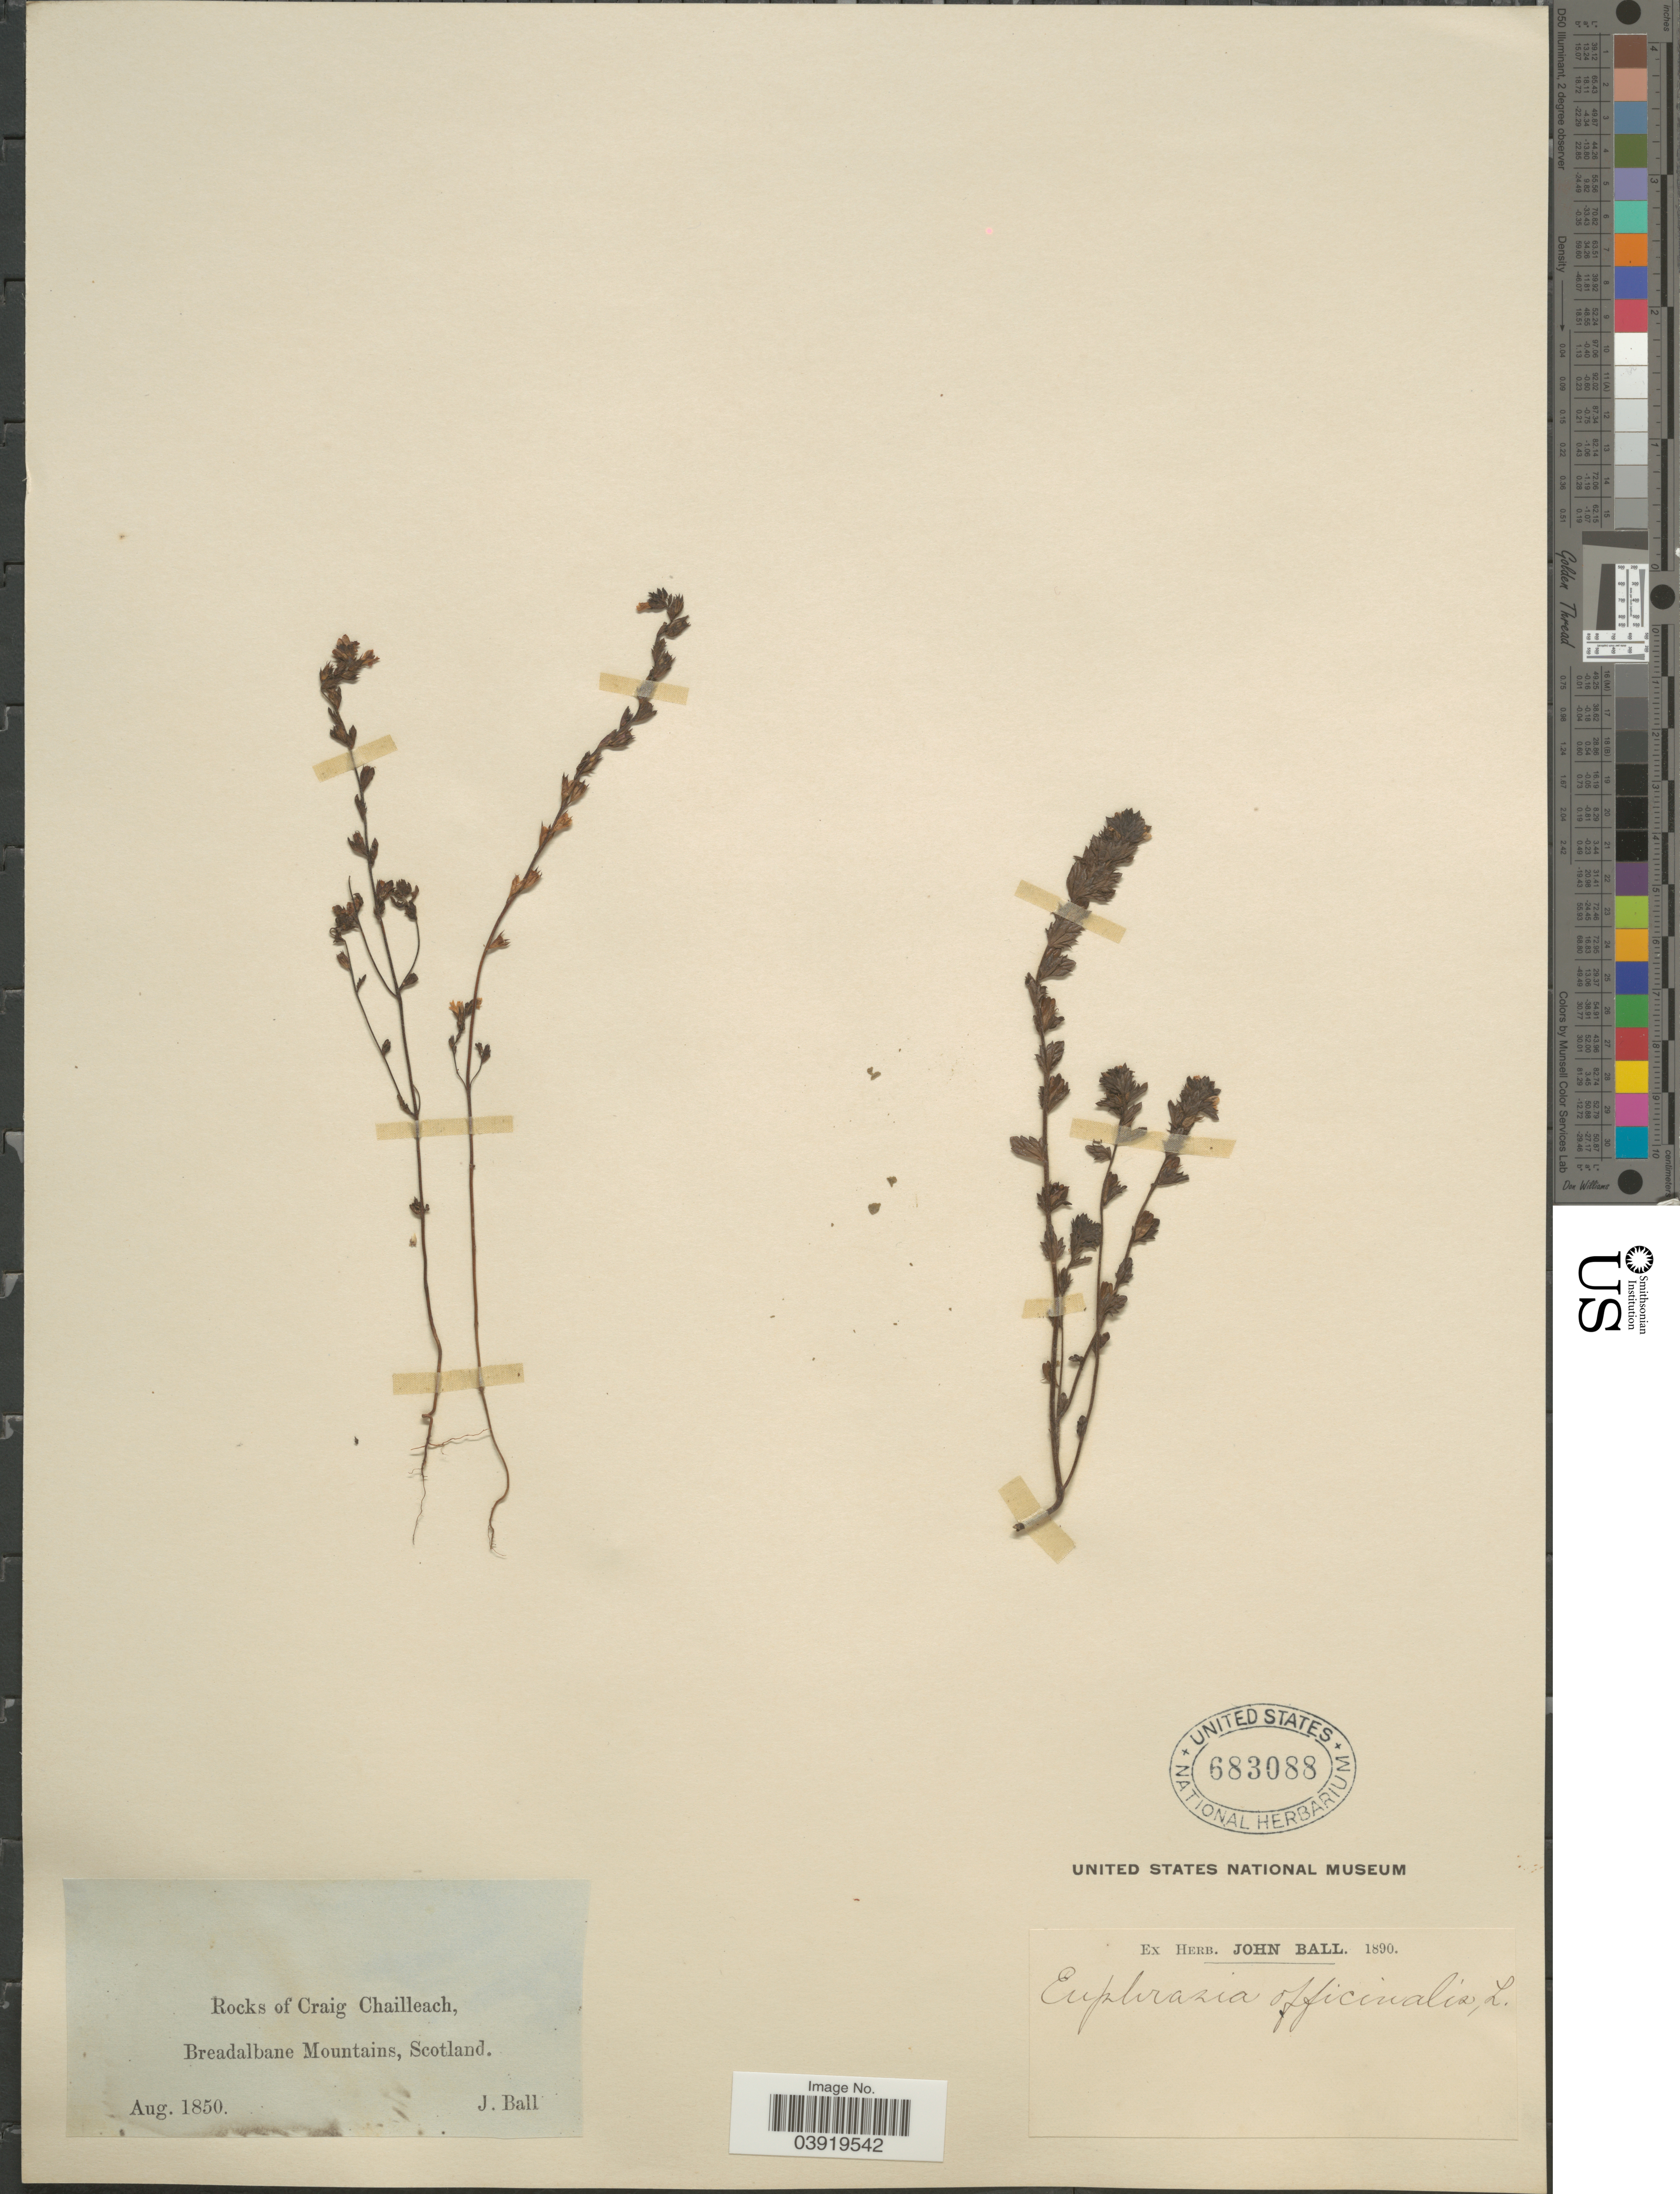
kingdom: Plantae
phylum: Tracheophyta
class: Magnoliopsida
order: Lamiales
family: Orobanchaceae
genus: Euphrasia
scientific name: Euphrasia officinalis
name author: L.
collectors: J. Ball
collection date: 1850-08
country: United Kingdom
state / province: Scotland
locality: Rocks of Craig Chailleach, Breadalbane Mountains.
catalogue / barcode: US 683088